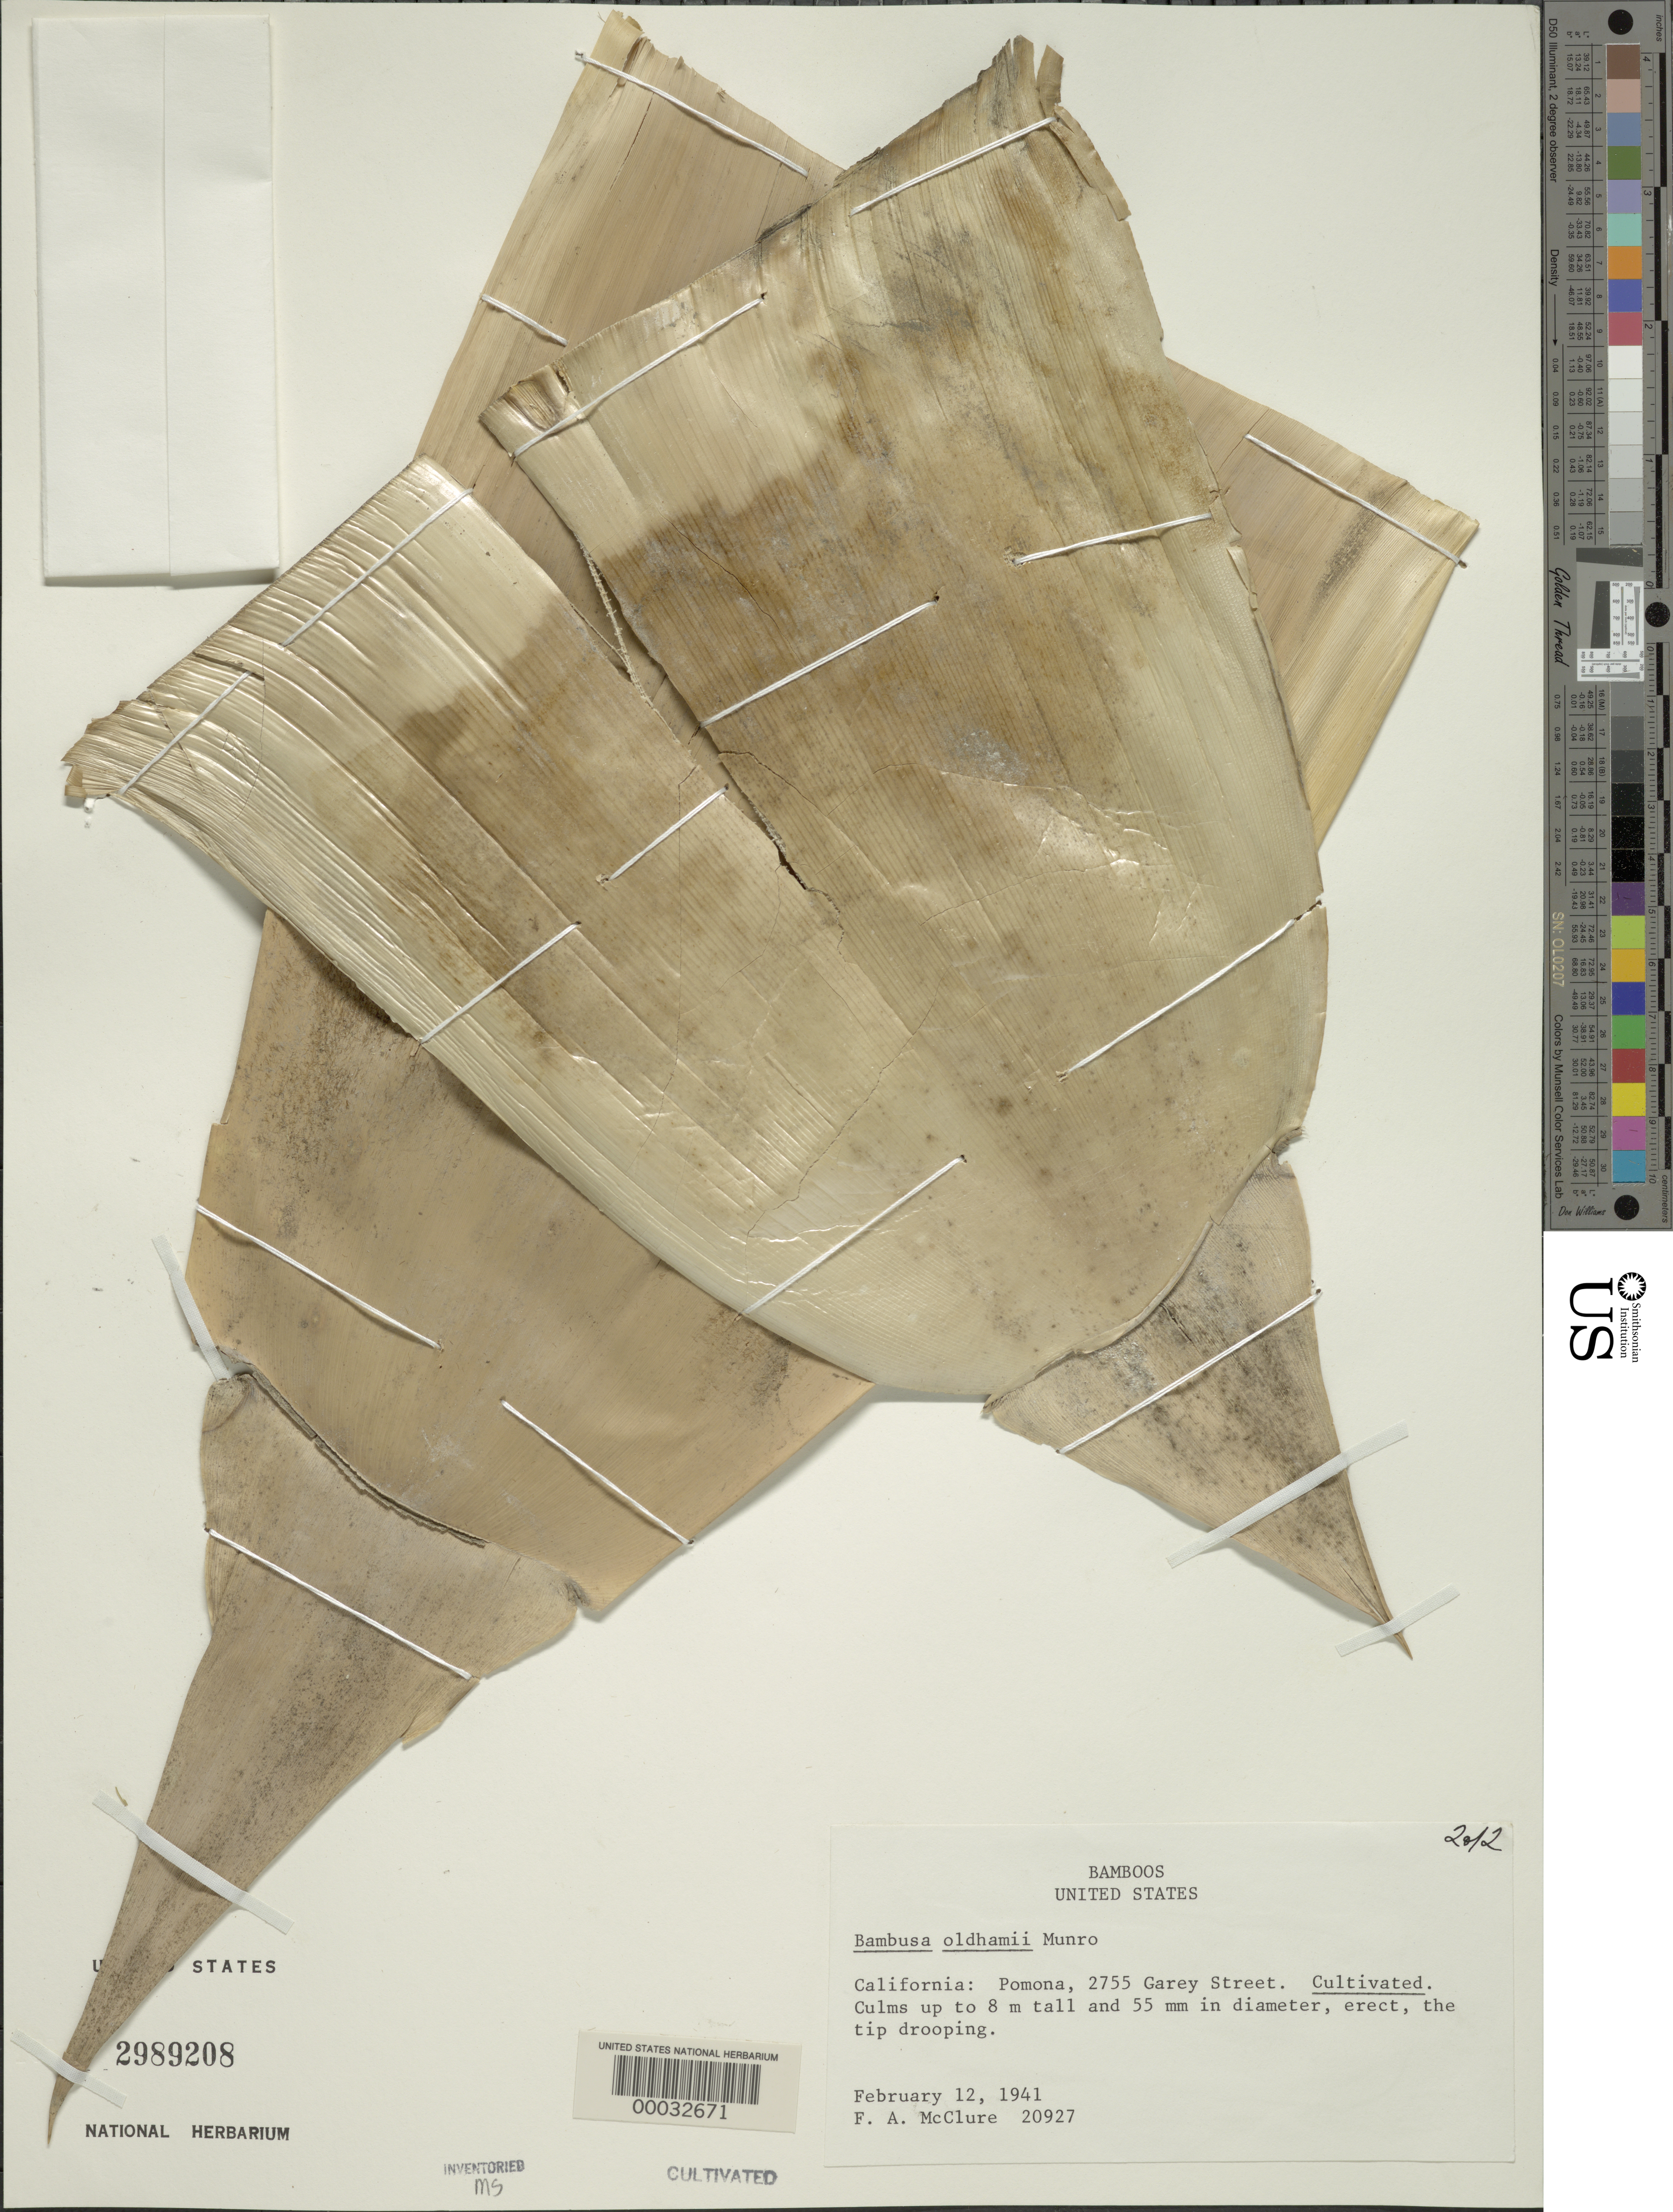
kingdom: Plantae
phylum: Tracheophyta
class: Liliopsida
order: Poales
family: Poaceae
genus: Bambusa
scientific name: Bambusa oldhamii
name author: Munro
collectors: F. A. McClure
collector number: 20927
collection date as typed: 12 Feb 1941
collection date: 1941-02-12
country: United States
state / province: California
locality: Pomona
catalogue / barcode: US 2989208